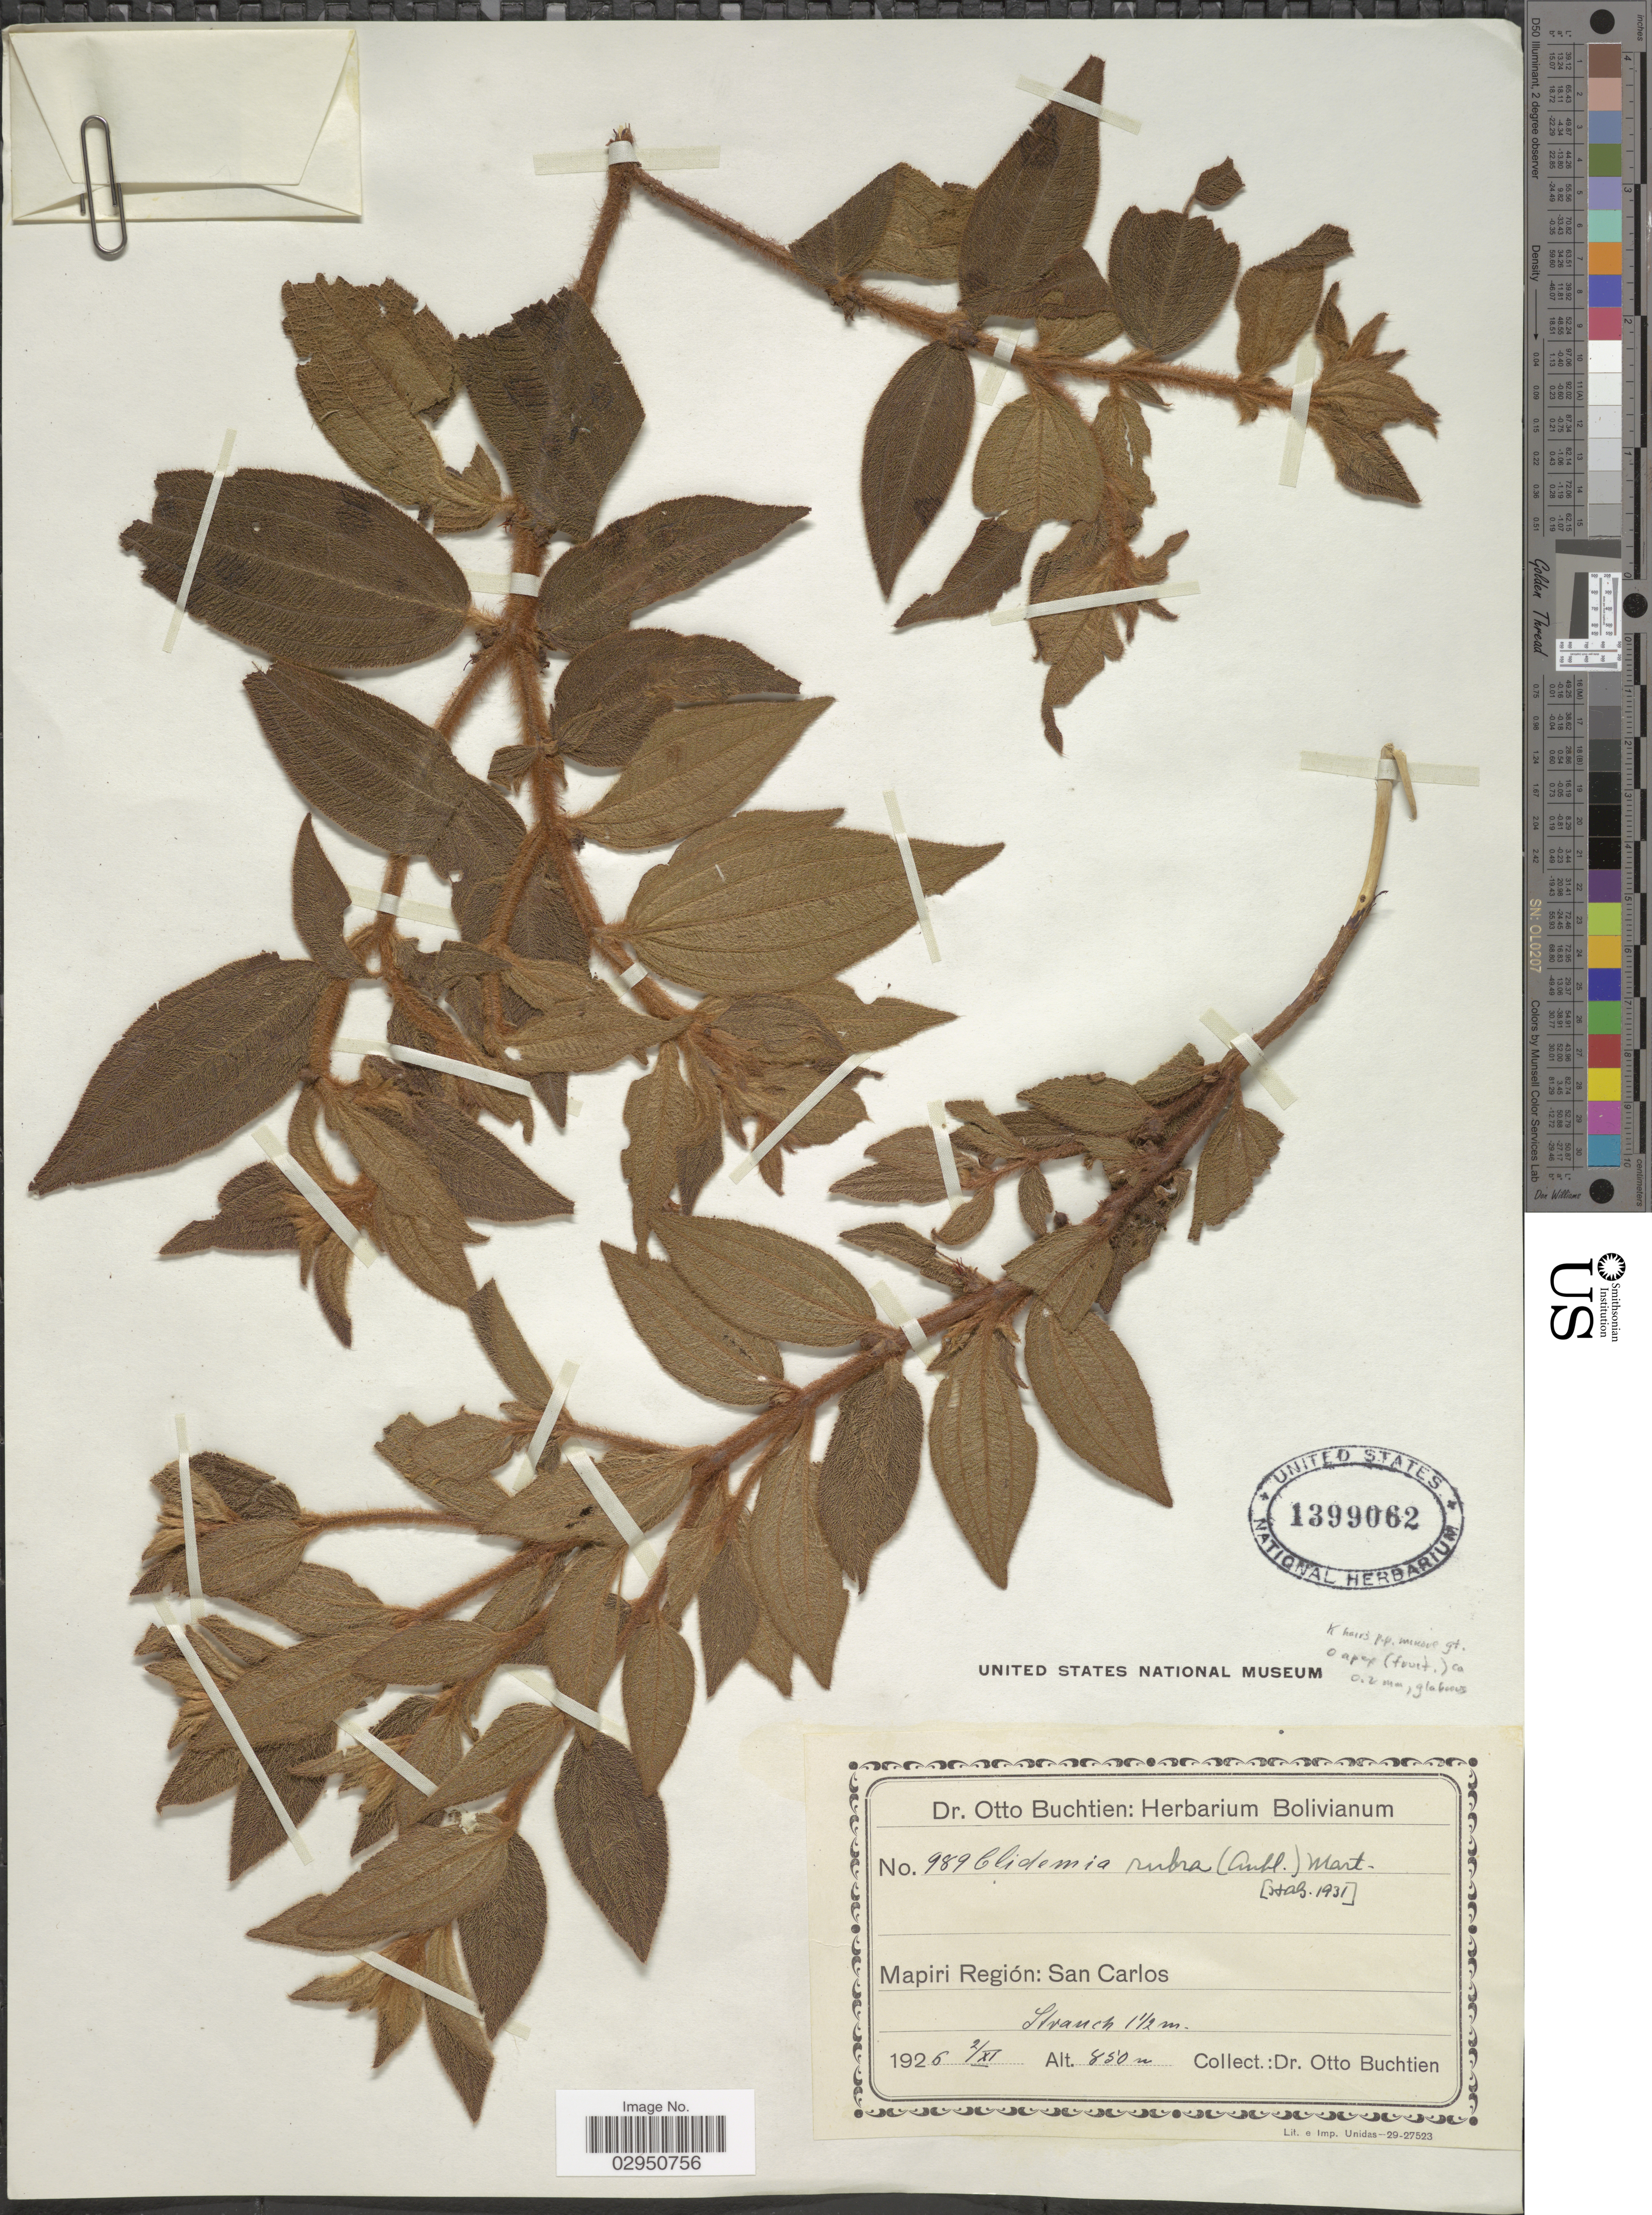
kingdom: Plantae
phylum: Tracheophyta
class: Magnoliopsida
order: Myrtales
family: Melastomataceae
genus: Clidemia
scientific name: Clidemia rubra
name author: (Aubl.) Mart.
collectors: O. Buchtien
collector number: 989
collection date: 1926-11-02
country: Bolivia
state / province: La Paz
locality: Mapiri Región: San Carlos.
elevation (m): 850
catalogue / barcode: US 1399062